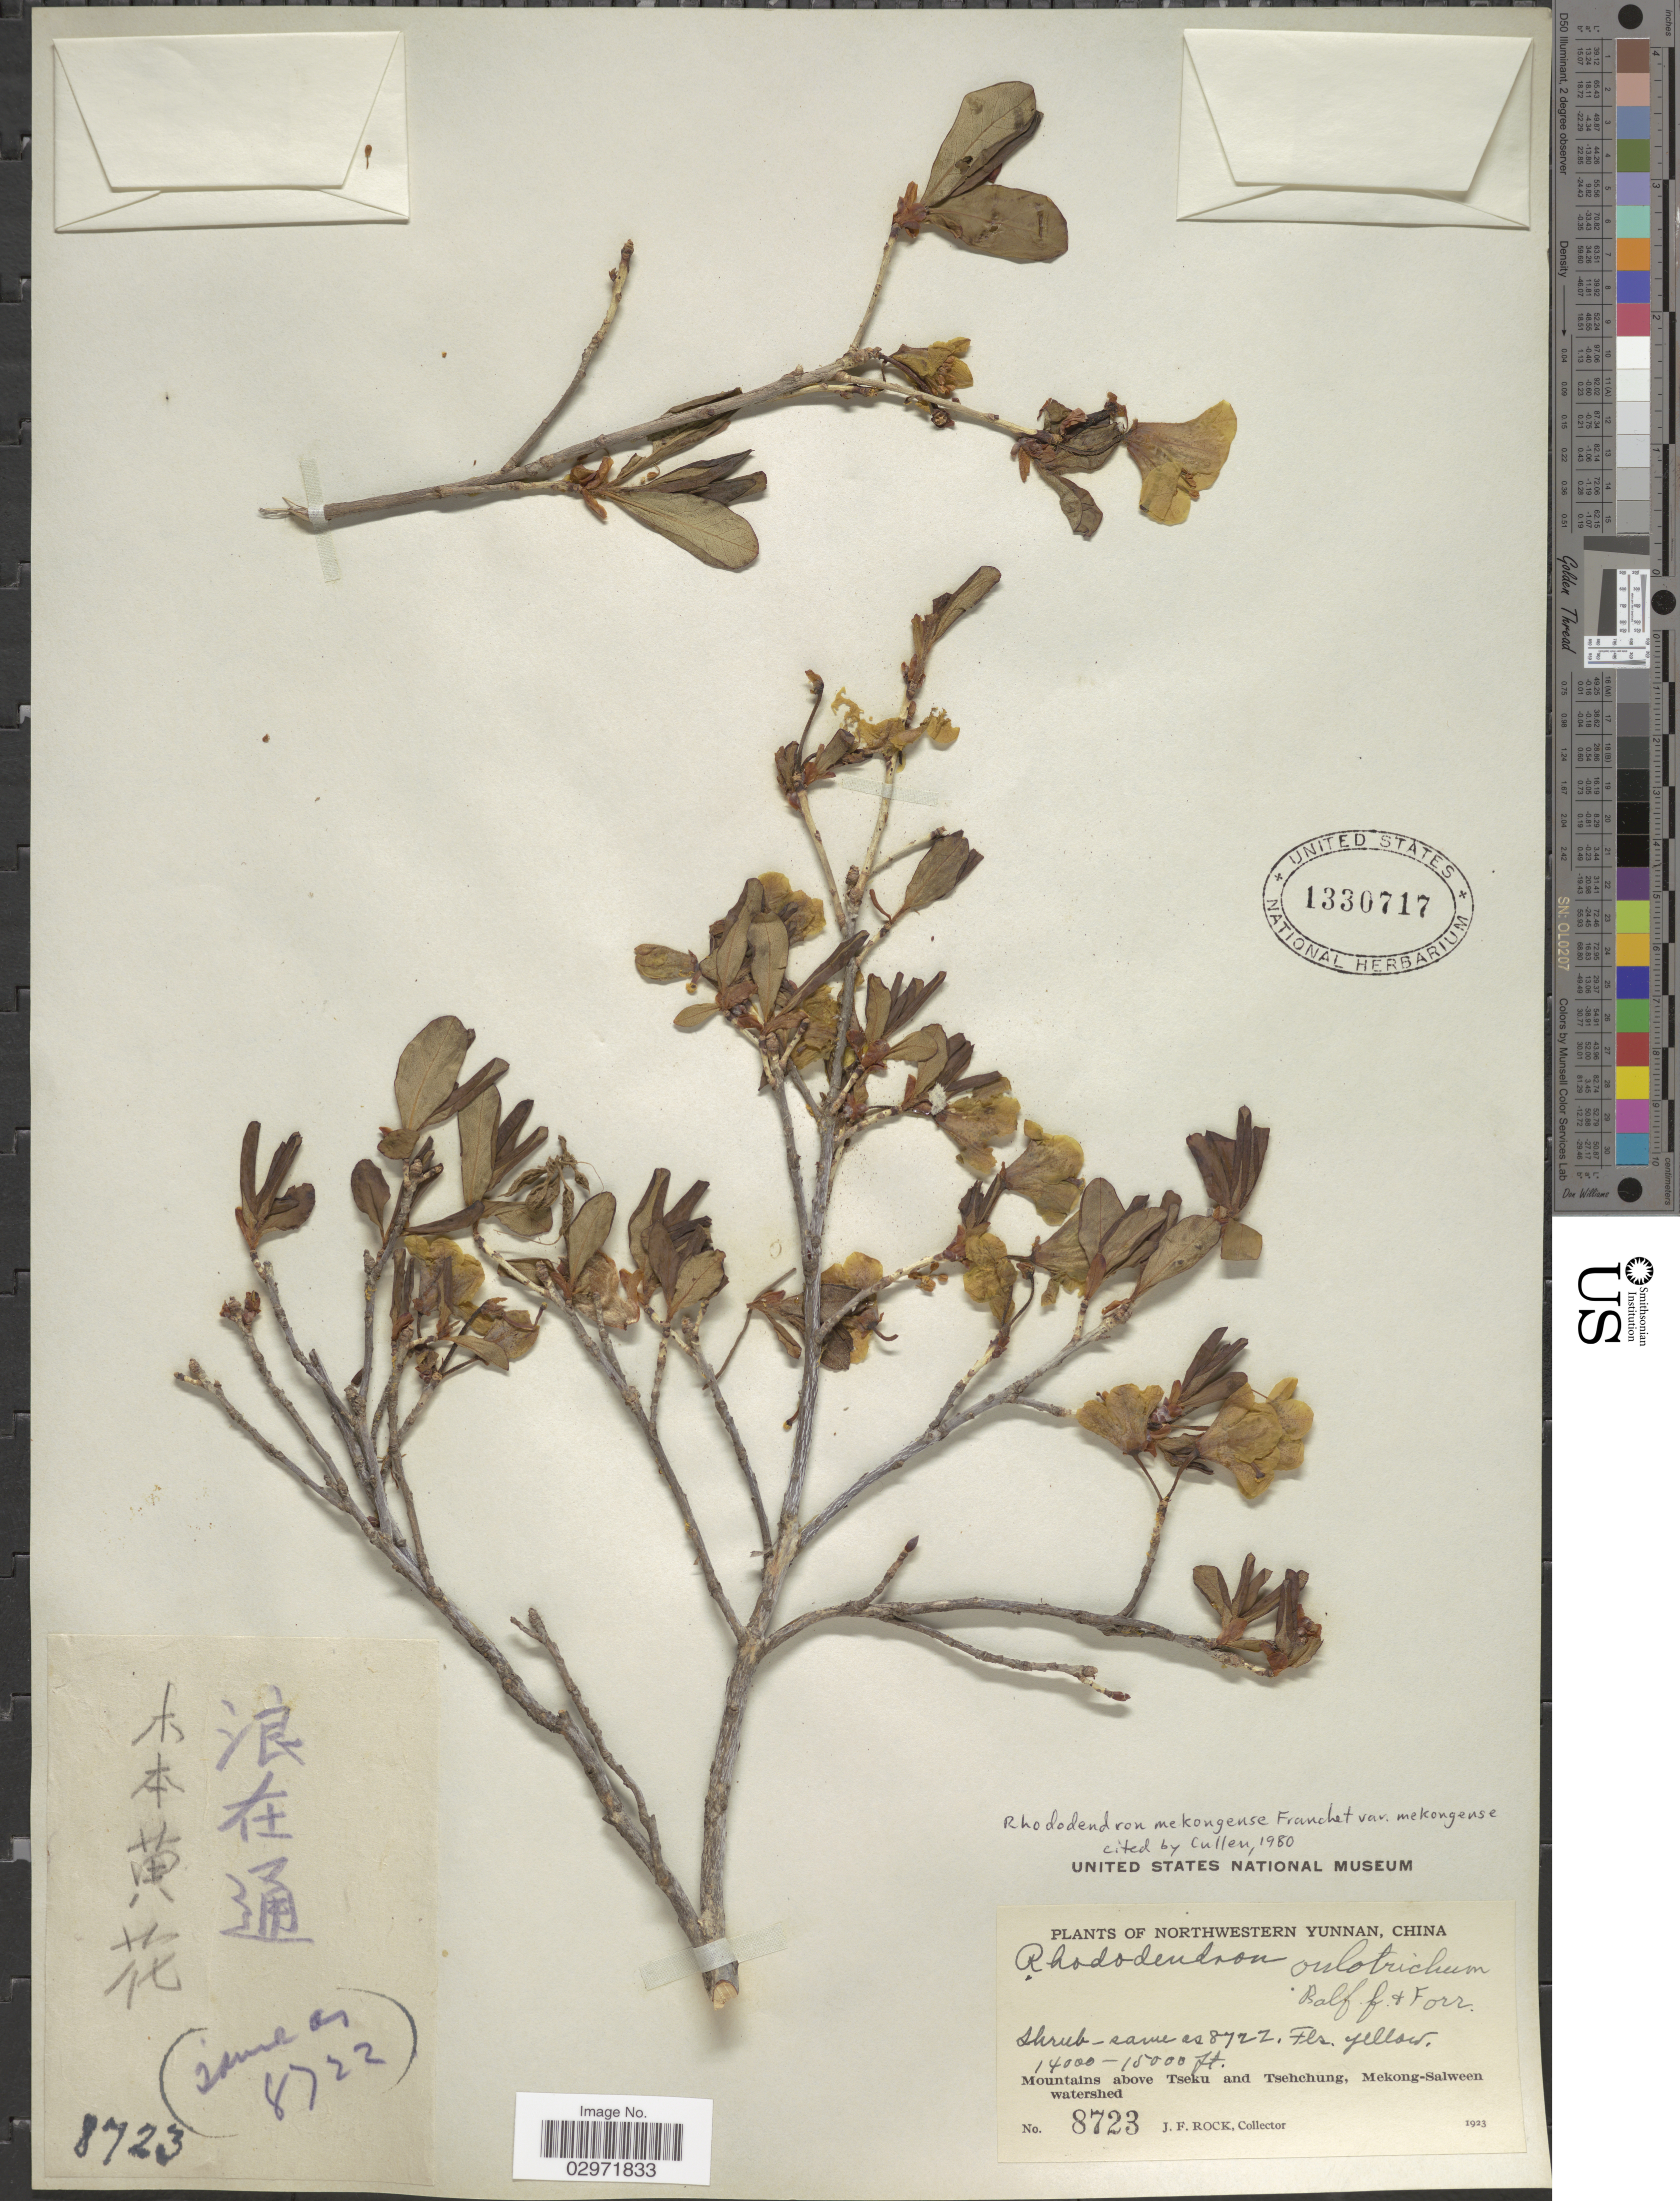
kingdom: Plantae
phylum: Tracheophyta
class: Magnoliopsida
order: Ericales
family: Ericaceae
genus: Rhododendron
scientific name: Rhododendron mekongense var. mekongense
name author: Franch.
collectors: J. Rock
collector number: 8723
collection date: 1923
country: China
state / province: Yunnan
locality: Northwestern Yunnan, Mountains above Tseku and Tsehchung, Mekong-Salween watershed.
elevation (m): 4267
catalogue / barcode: US 1330717